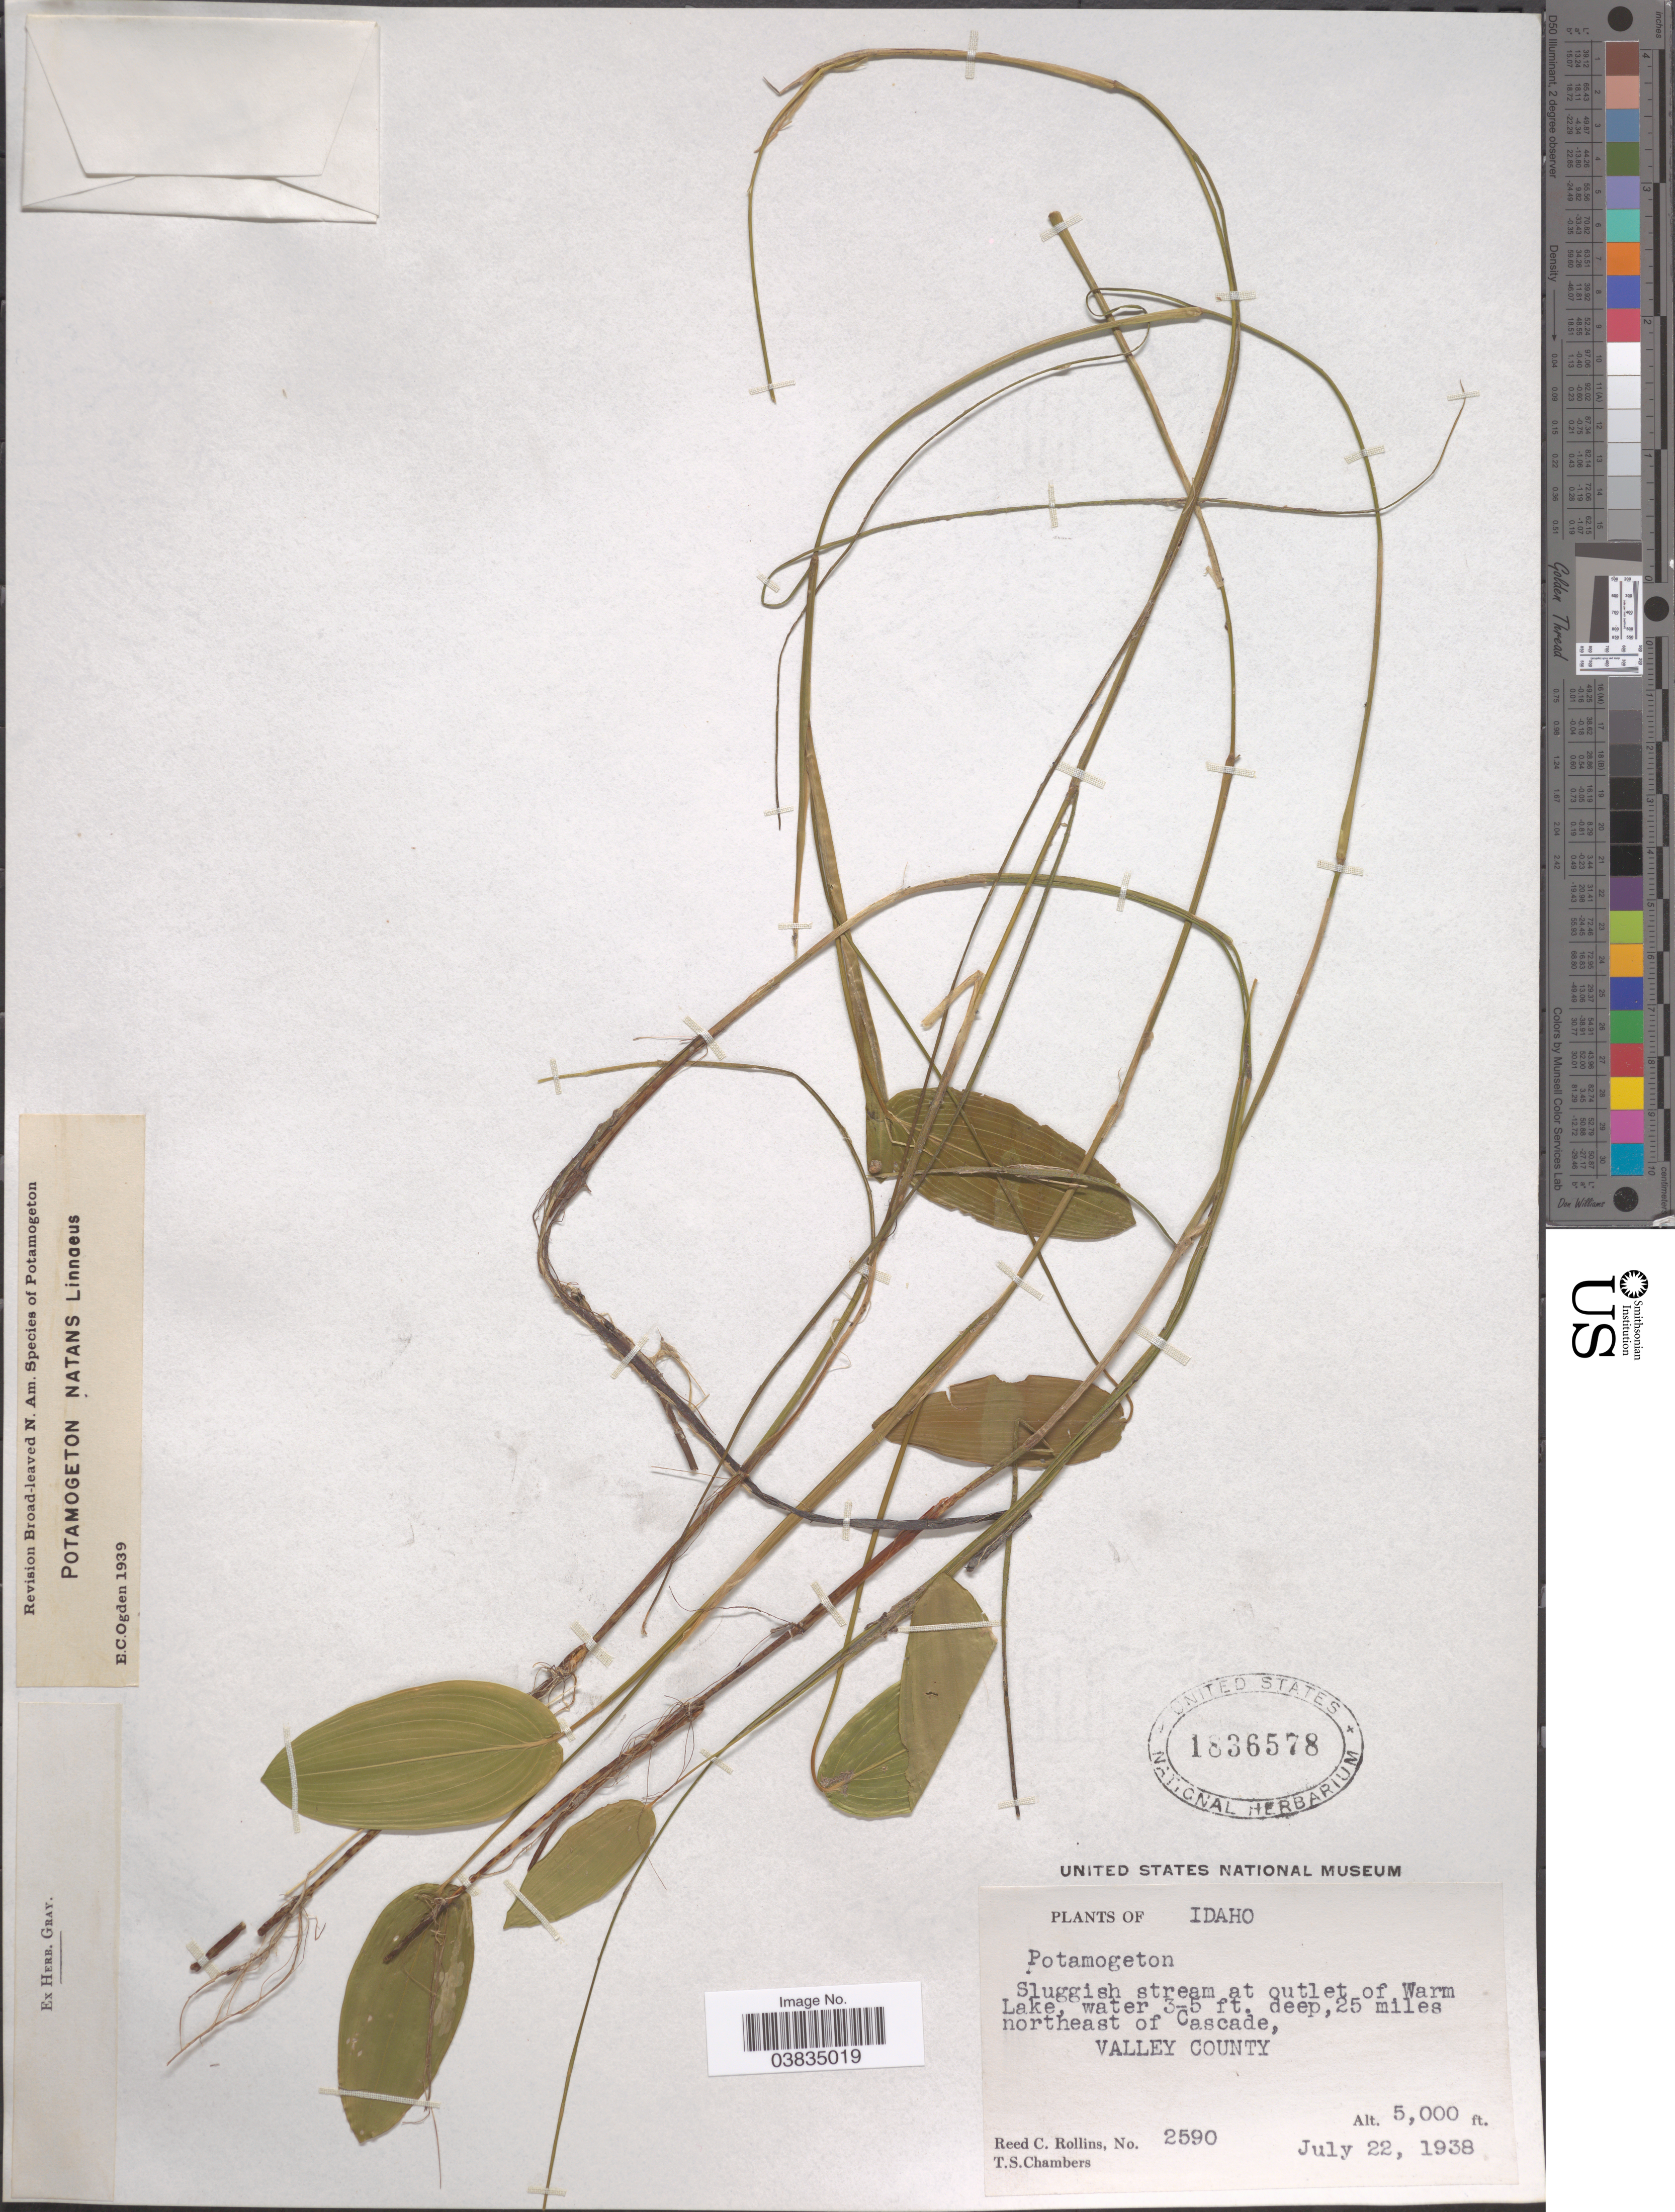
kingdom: Plantae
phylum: Tracheophyta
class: Liliopsida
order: Alismatales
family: Potamogetonaceae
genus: Potamogeton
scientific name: Potamogeton natans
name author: L.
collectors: R. C. Rollins & T. Chambers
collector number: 2590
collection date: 1938-07-22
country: United States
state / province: Idaho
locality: Sluggish stream at outlet of Warm Lake, 25 miles northeast of Cascade, Valley County.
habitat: sluggish stream at outlet of lake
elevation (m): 1524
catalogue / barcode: US 1836578